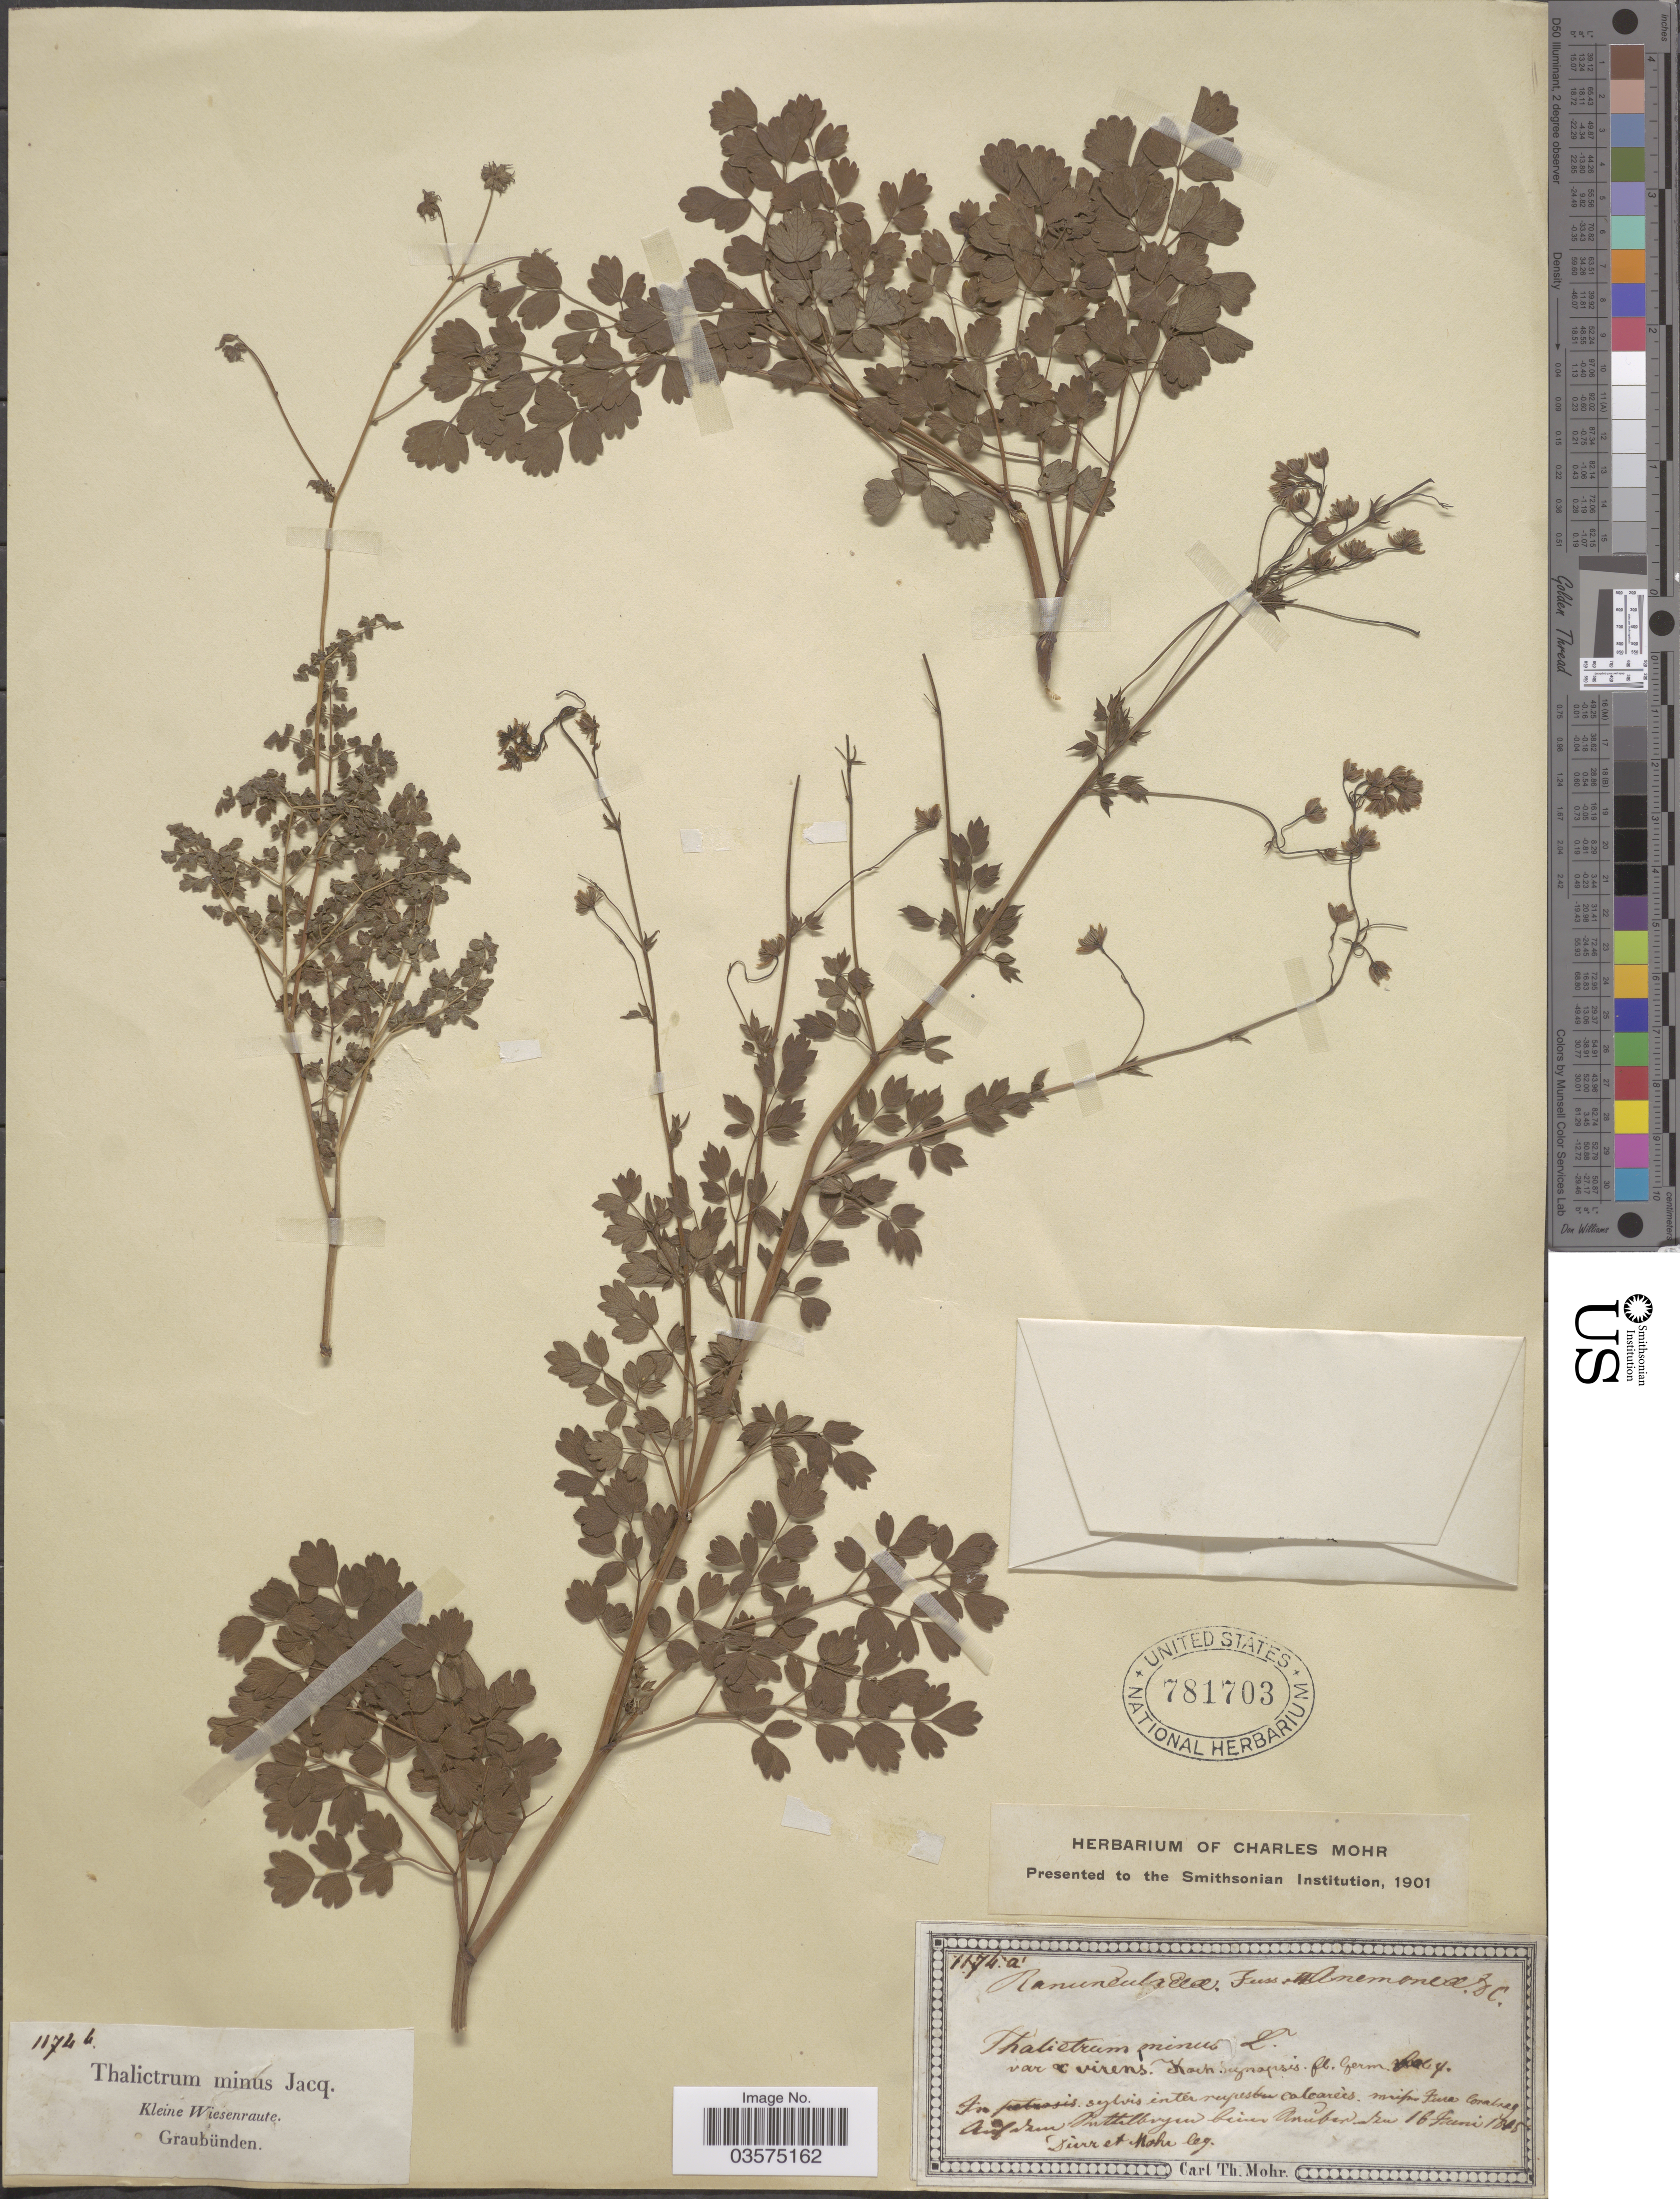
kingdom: Plantae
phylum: Tracheophyta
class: Magnoliopsida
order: Ranunculales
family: Ranunculaceae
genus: Thalictrum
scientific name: Thalictrum minus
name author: L.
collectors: Durr & Mohr, C. T. (herbarium)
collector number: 1174a*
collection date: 1885-06-16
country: Switzerland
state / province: Graubunden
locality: Kleine Wiesenraute. In sylvis inter rupes calcareis [illegible text] Fura Coratrag Auf dem Inttelbergen beimer Aruben.[interpreted]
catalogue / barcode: US 781703